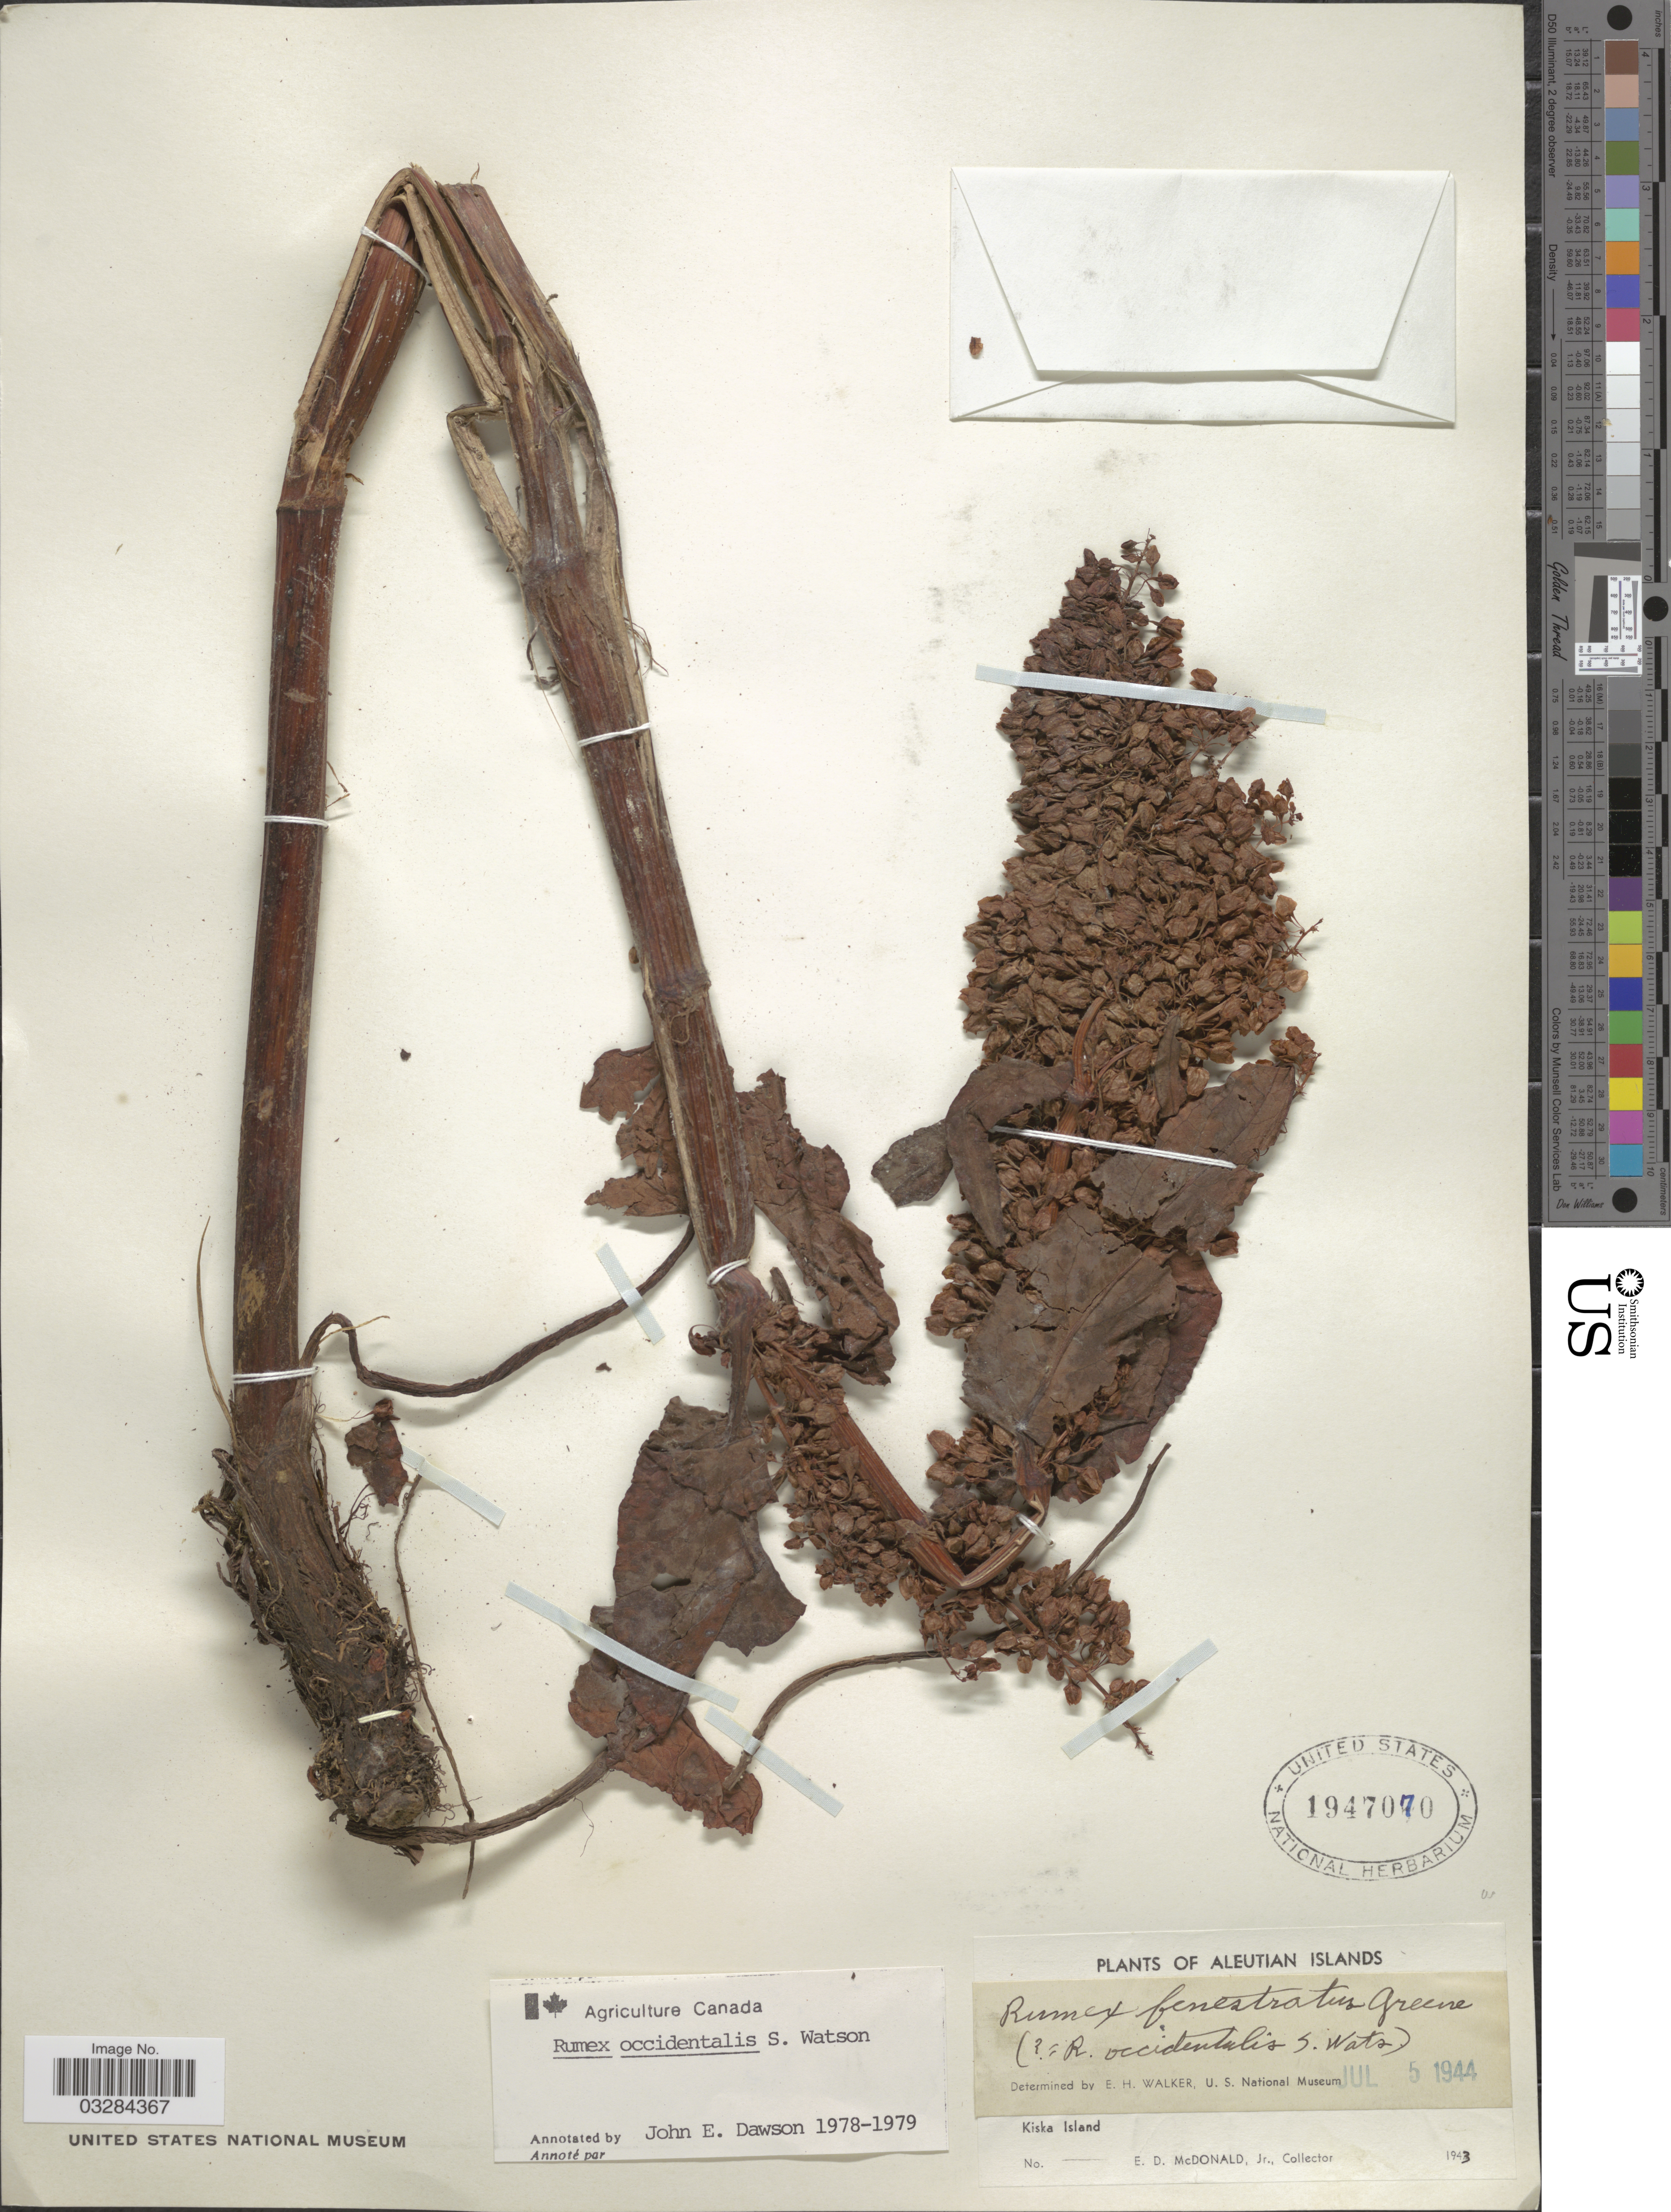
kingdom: Plantae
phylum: Tracheophyta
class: Magnoliopsida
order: Caryophyllales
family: Polygonaceae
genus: Rumex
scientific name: Rumex occidentalis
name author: S. Watson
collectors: E. D. McDonald Jr.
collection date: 1943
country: United States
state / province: Alaska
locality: Aleutian Islands. Kiska Island.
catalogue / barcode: US 1947070